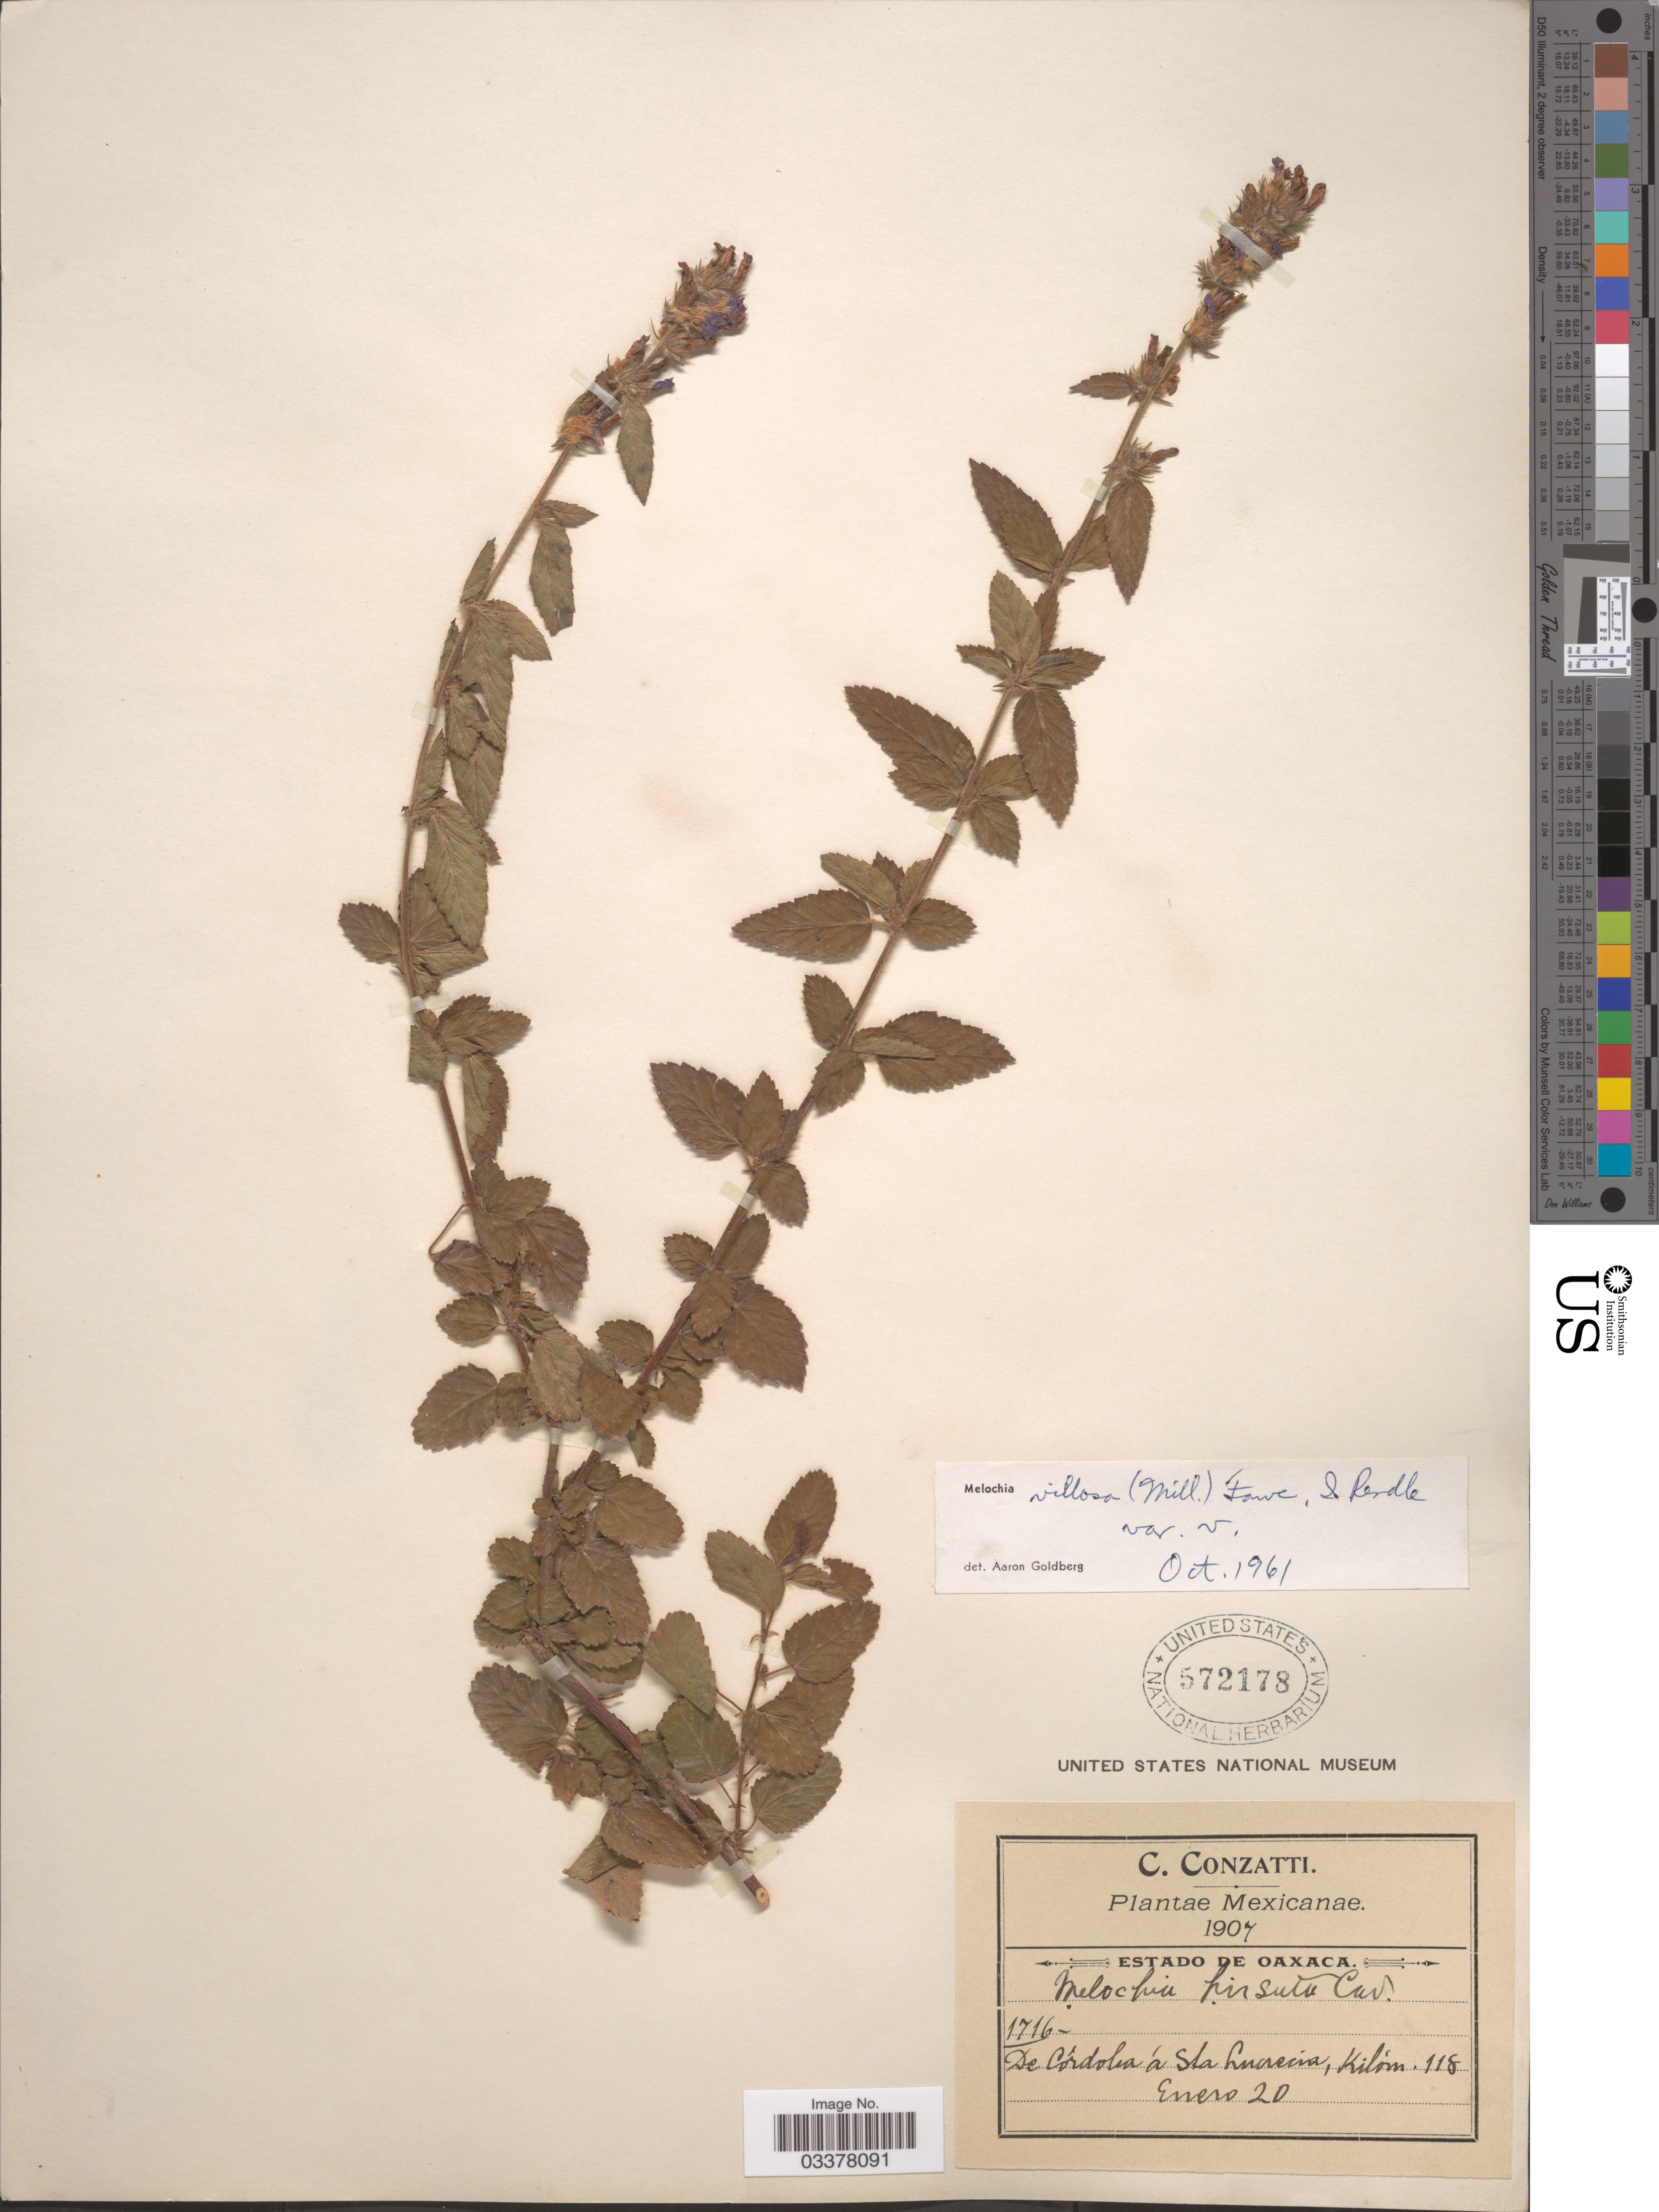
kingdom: Plantae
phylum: Tracheophyta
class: Magnoliopsida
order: Malvales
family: Malvaceae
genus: Melochia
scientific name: Melochia spicata var. spicata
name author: (L.) Fryxell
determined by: Dorr, L. J., (BOT), Smithsonian Institution - National Museum of Natural History (UNITED STATES)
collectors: C. Conzatti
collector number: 1716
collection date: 1907-01-20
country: Mexico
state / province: Oaxaca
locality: De Córdoba á Sta Lucrecia, Kilóm. 118.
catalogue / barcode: US 572178